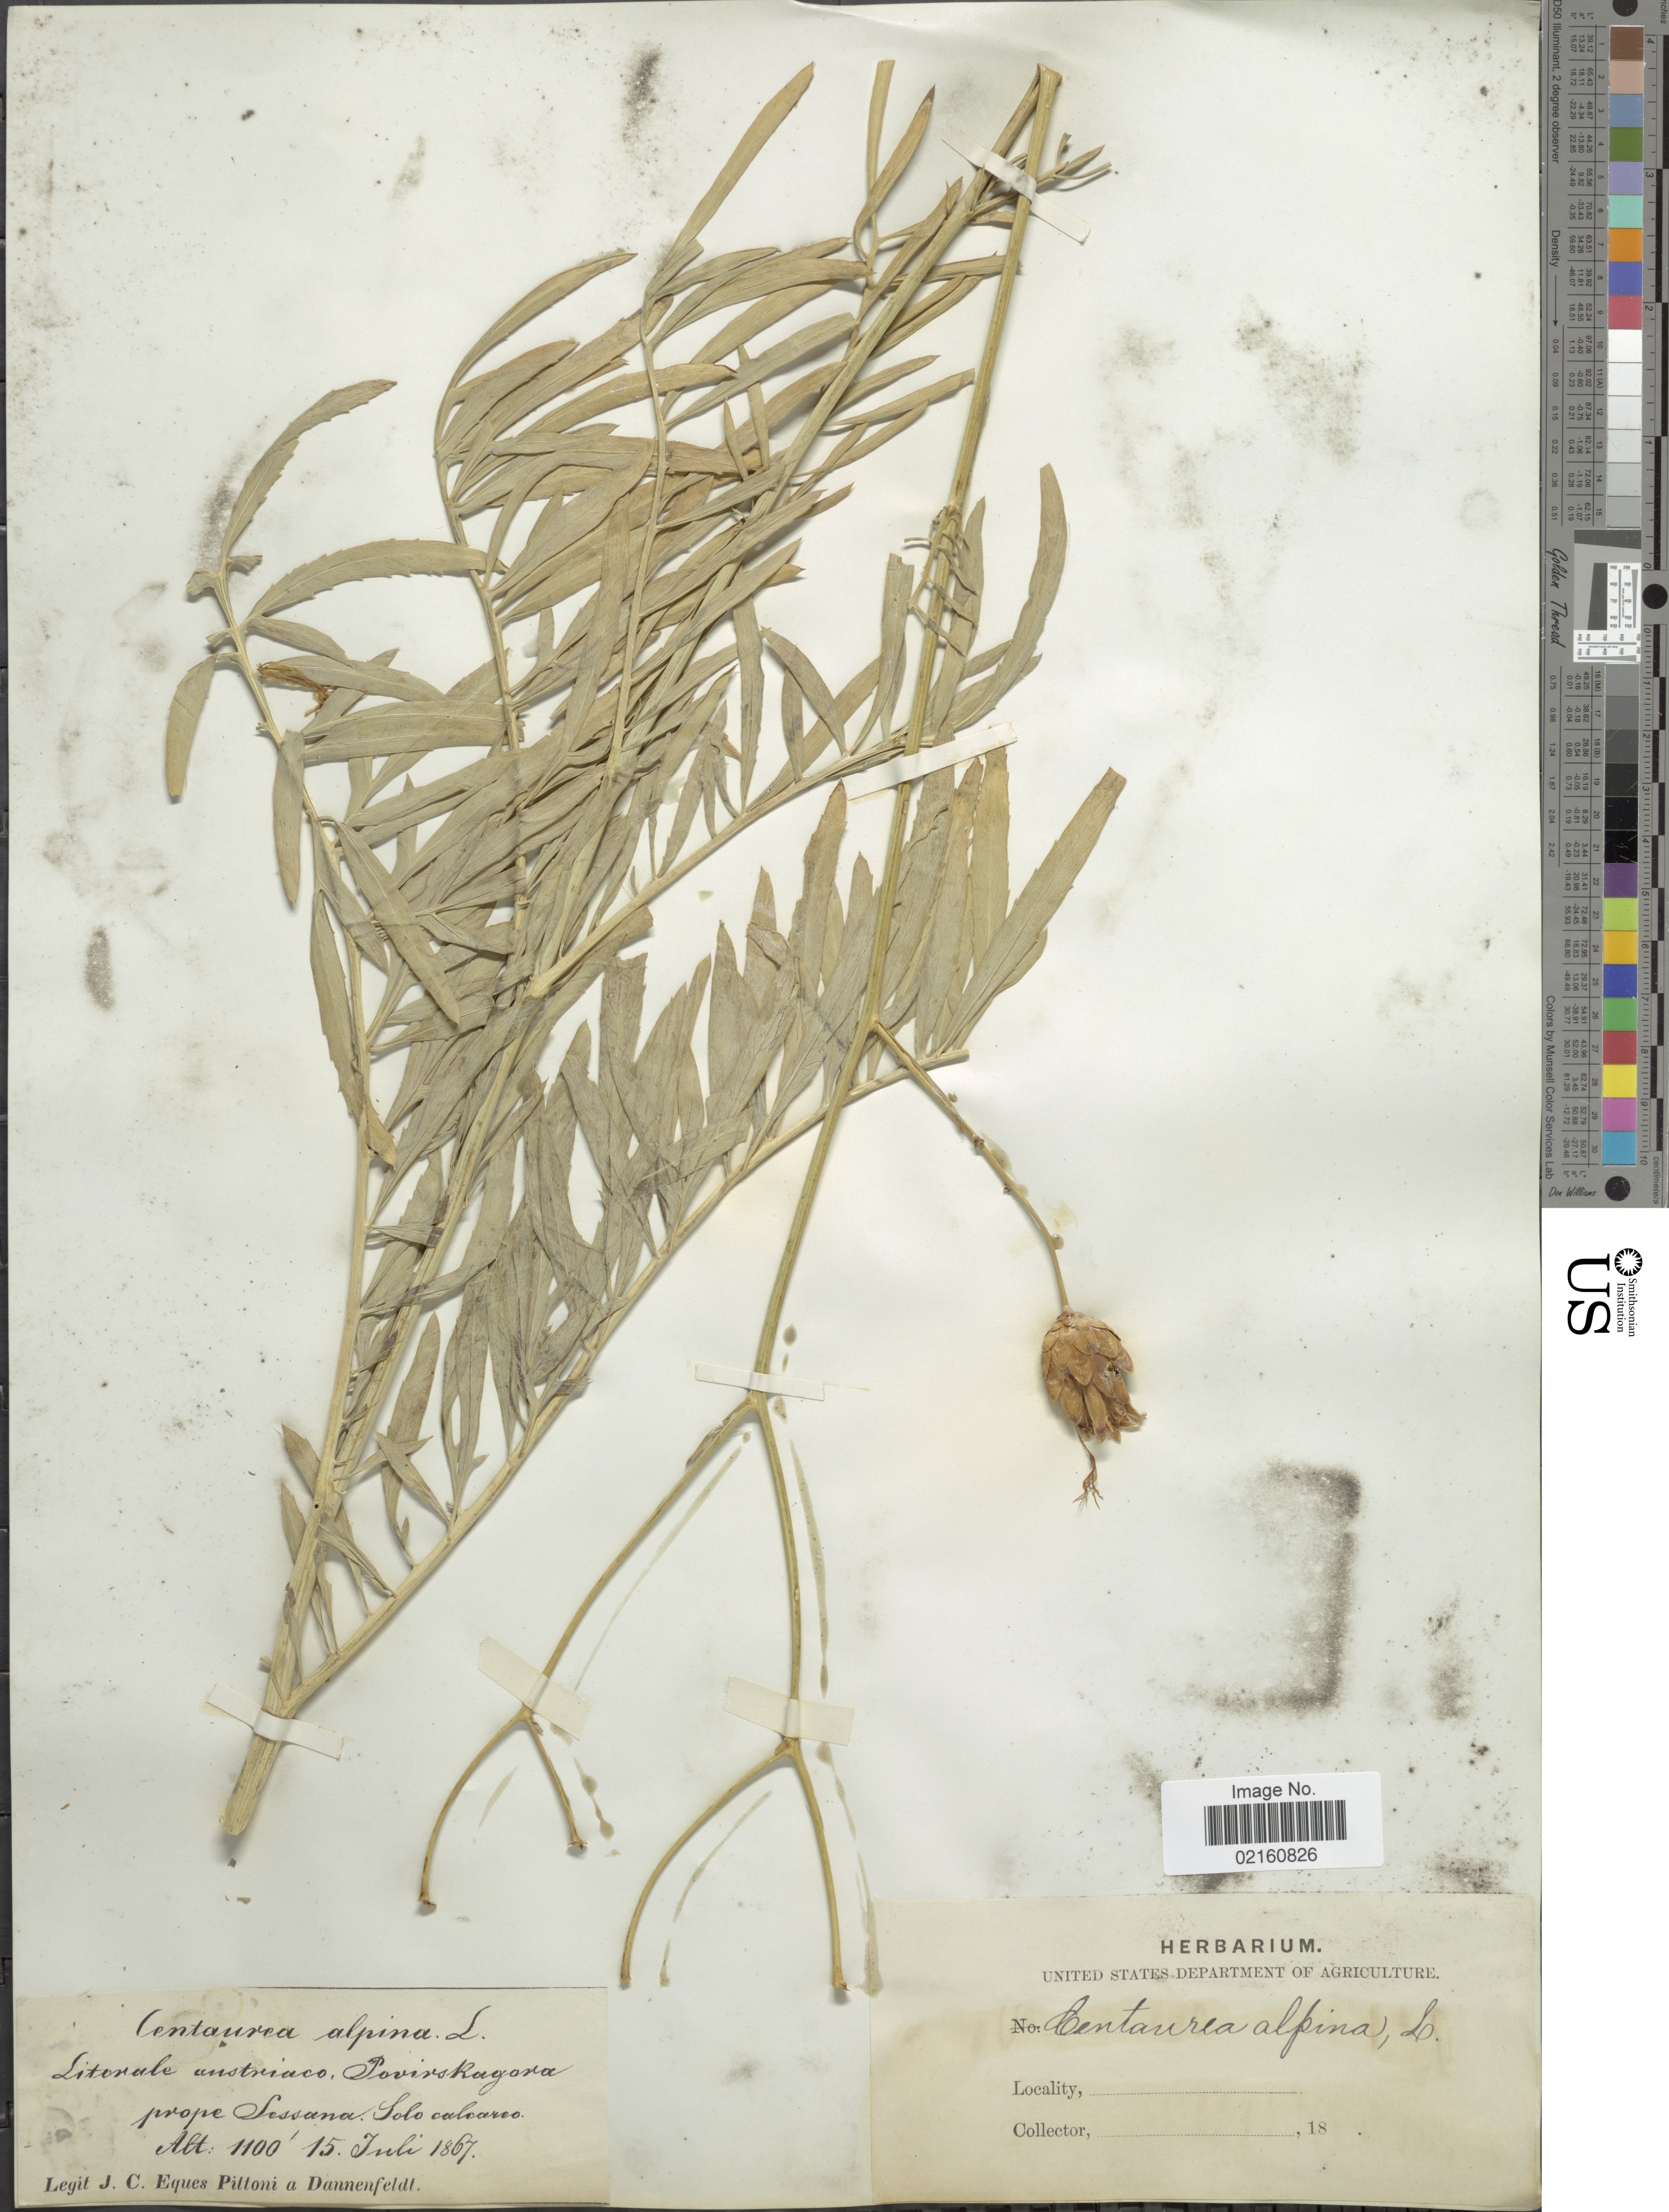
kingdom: Plantae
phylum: Tracheophyta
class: Magnoliopsida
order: Asterales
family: Asteraceae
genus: Rhaponticoides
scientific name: Rhaponticoides alpina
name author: (L.) M.V.Agab. & Greuter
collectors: J. Pittoni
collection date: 1867-07-15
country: Austria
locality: Povinska gora, prope Sessana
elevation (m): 335